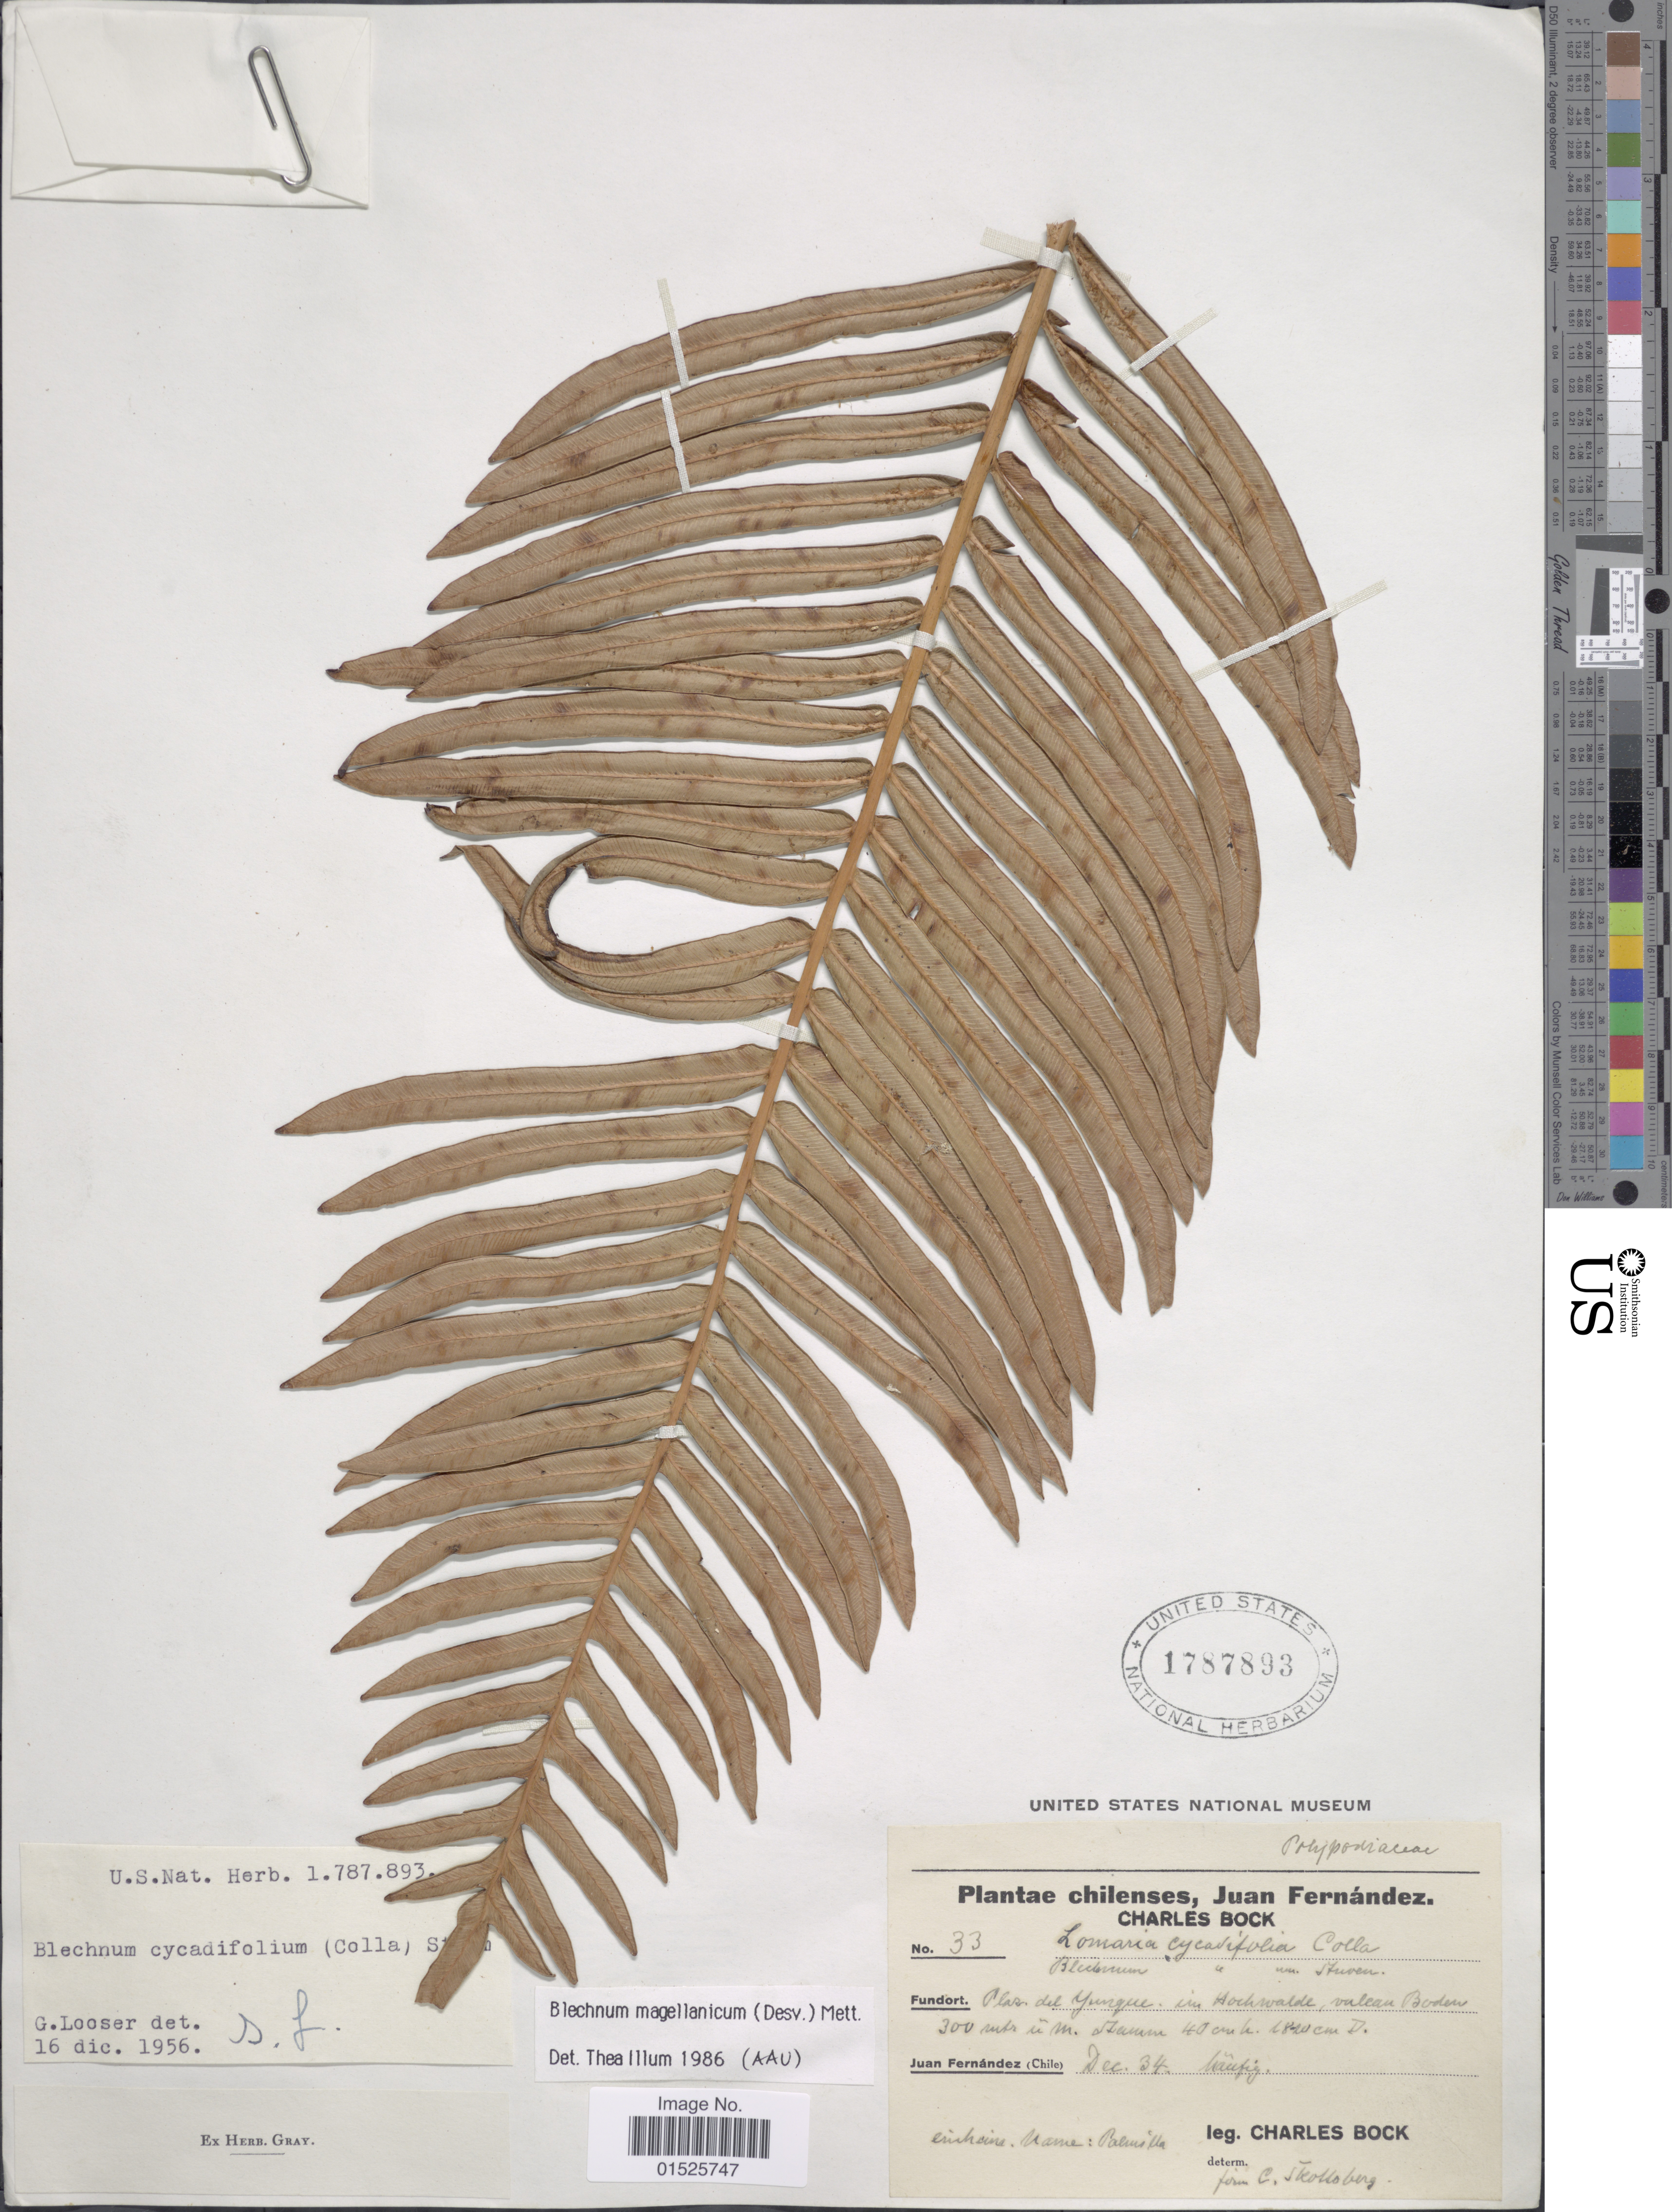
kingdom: Plantae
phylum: Tracheophyta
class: Polypodiopsida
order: Polypodiales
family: Blechnaceae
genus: Blechnum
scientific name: Blechnum cycadifolium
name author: (Colla) Sturm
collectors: C. Bock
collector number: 33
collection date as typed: Transcribed d/m/y: /12/34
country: Chile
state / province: Valparaíso (V)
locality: Juan Fernandez. Plaz. del Yunque. in Hochwalde.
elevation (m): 300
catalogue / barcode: US 1787893